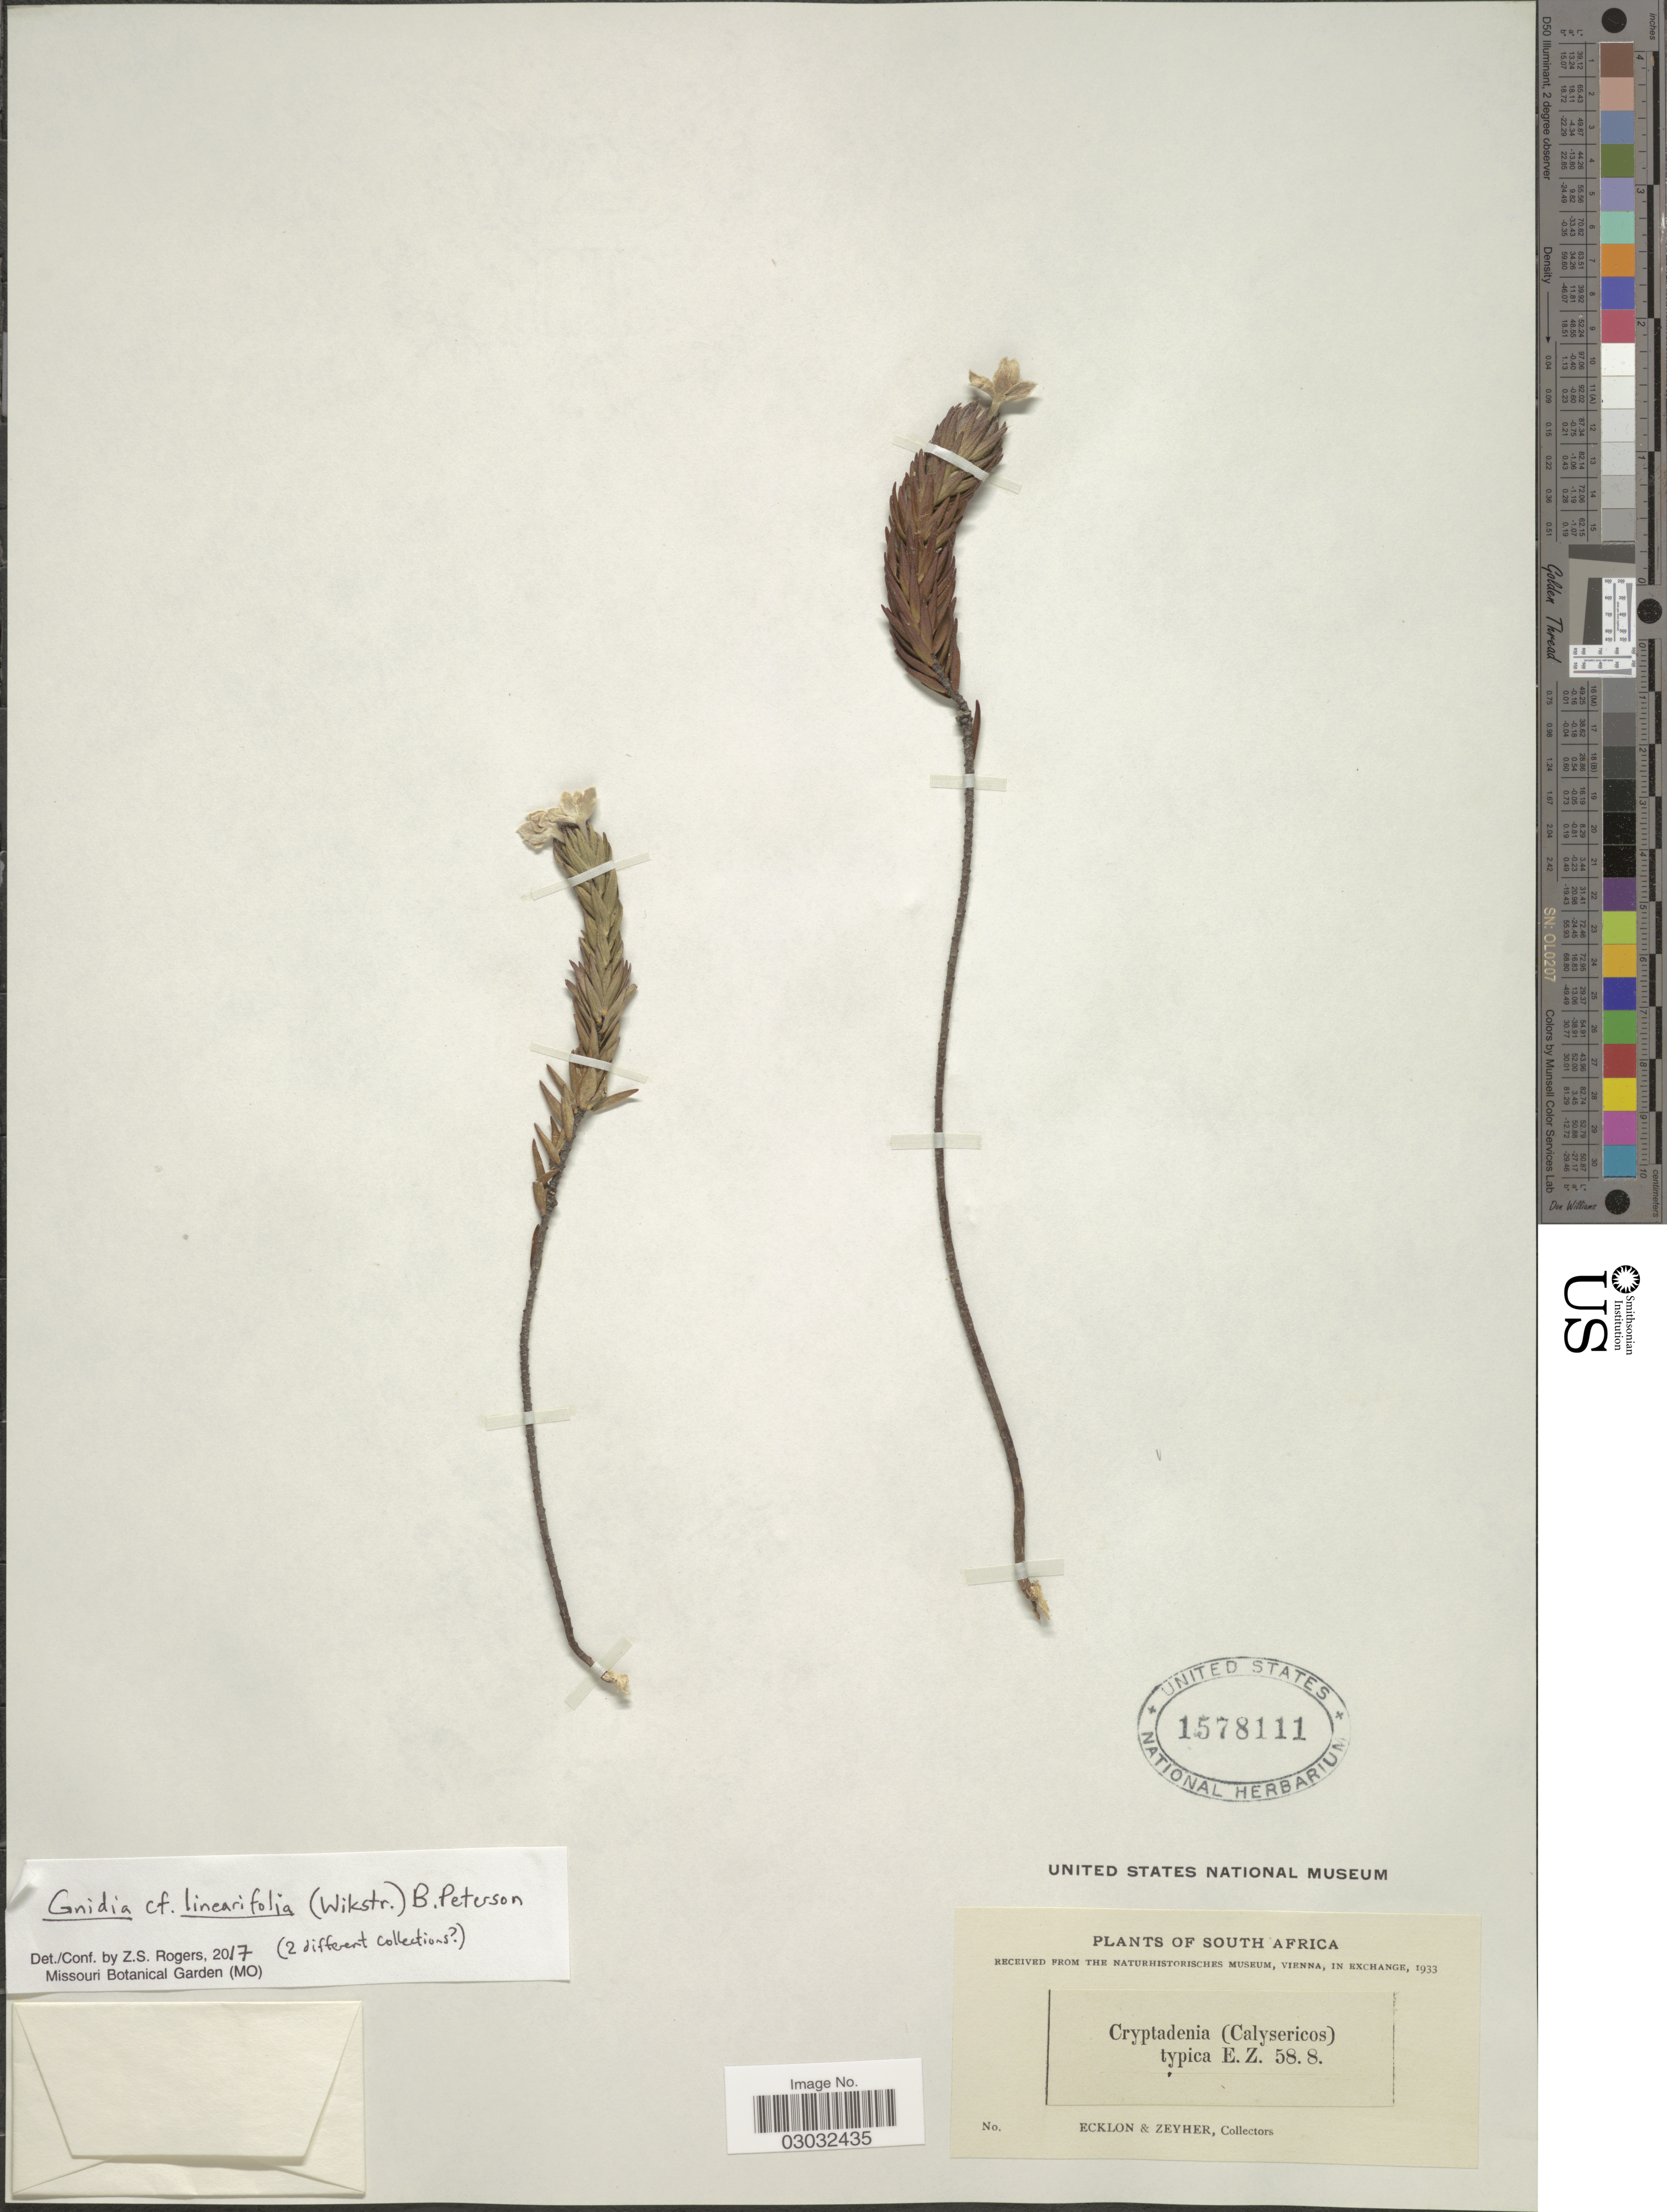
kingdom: Plantae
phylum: Tracheophyta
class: Magnoliopsida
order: Malvales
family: Thymelaeaceae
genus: Gnidia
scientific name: Gnidia linearifolia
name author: (Wikstr.) B. Peterson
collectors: -. Ecklon & -. Zeyher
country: South Africa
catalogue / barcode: US 1578111